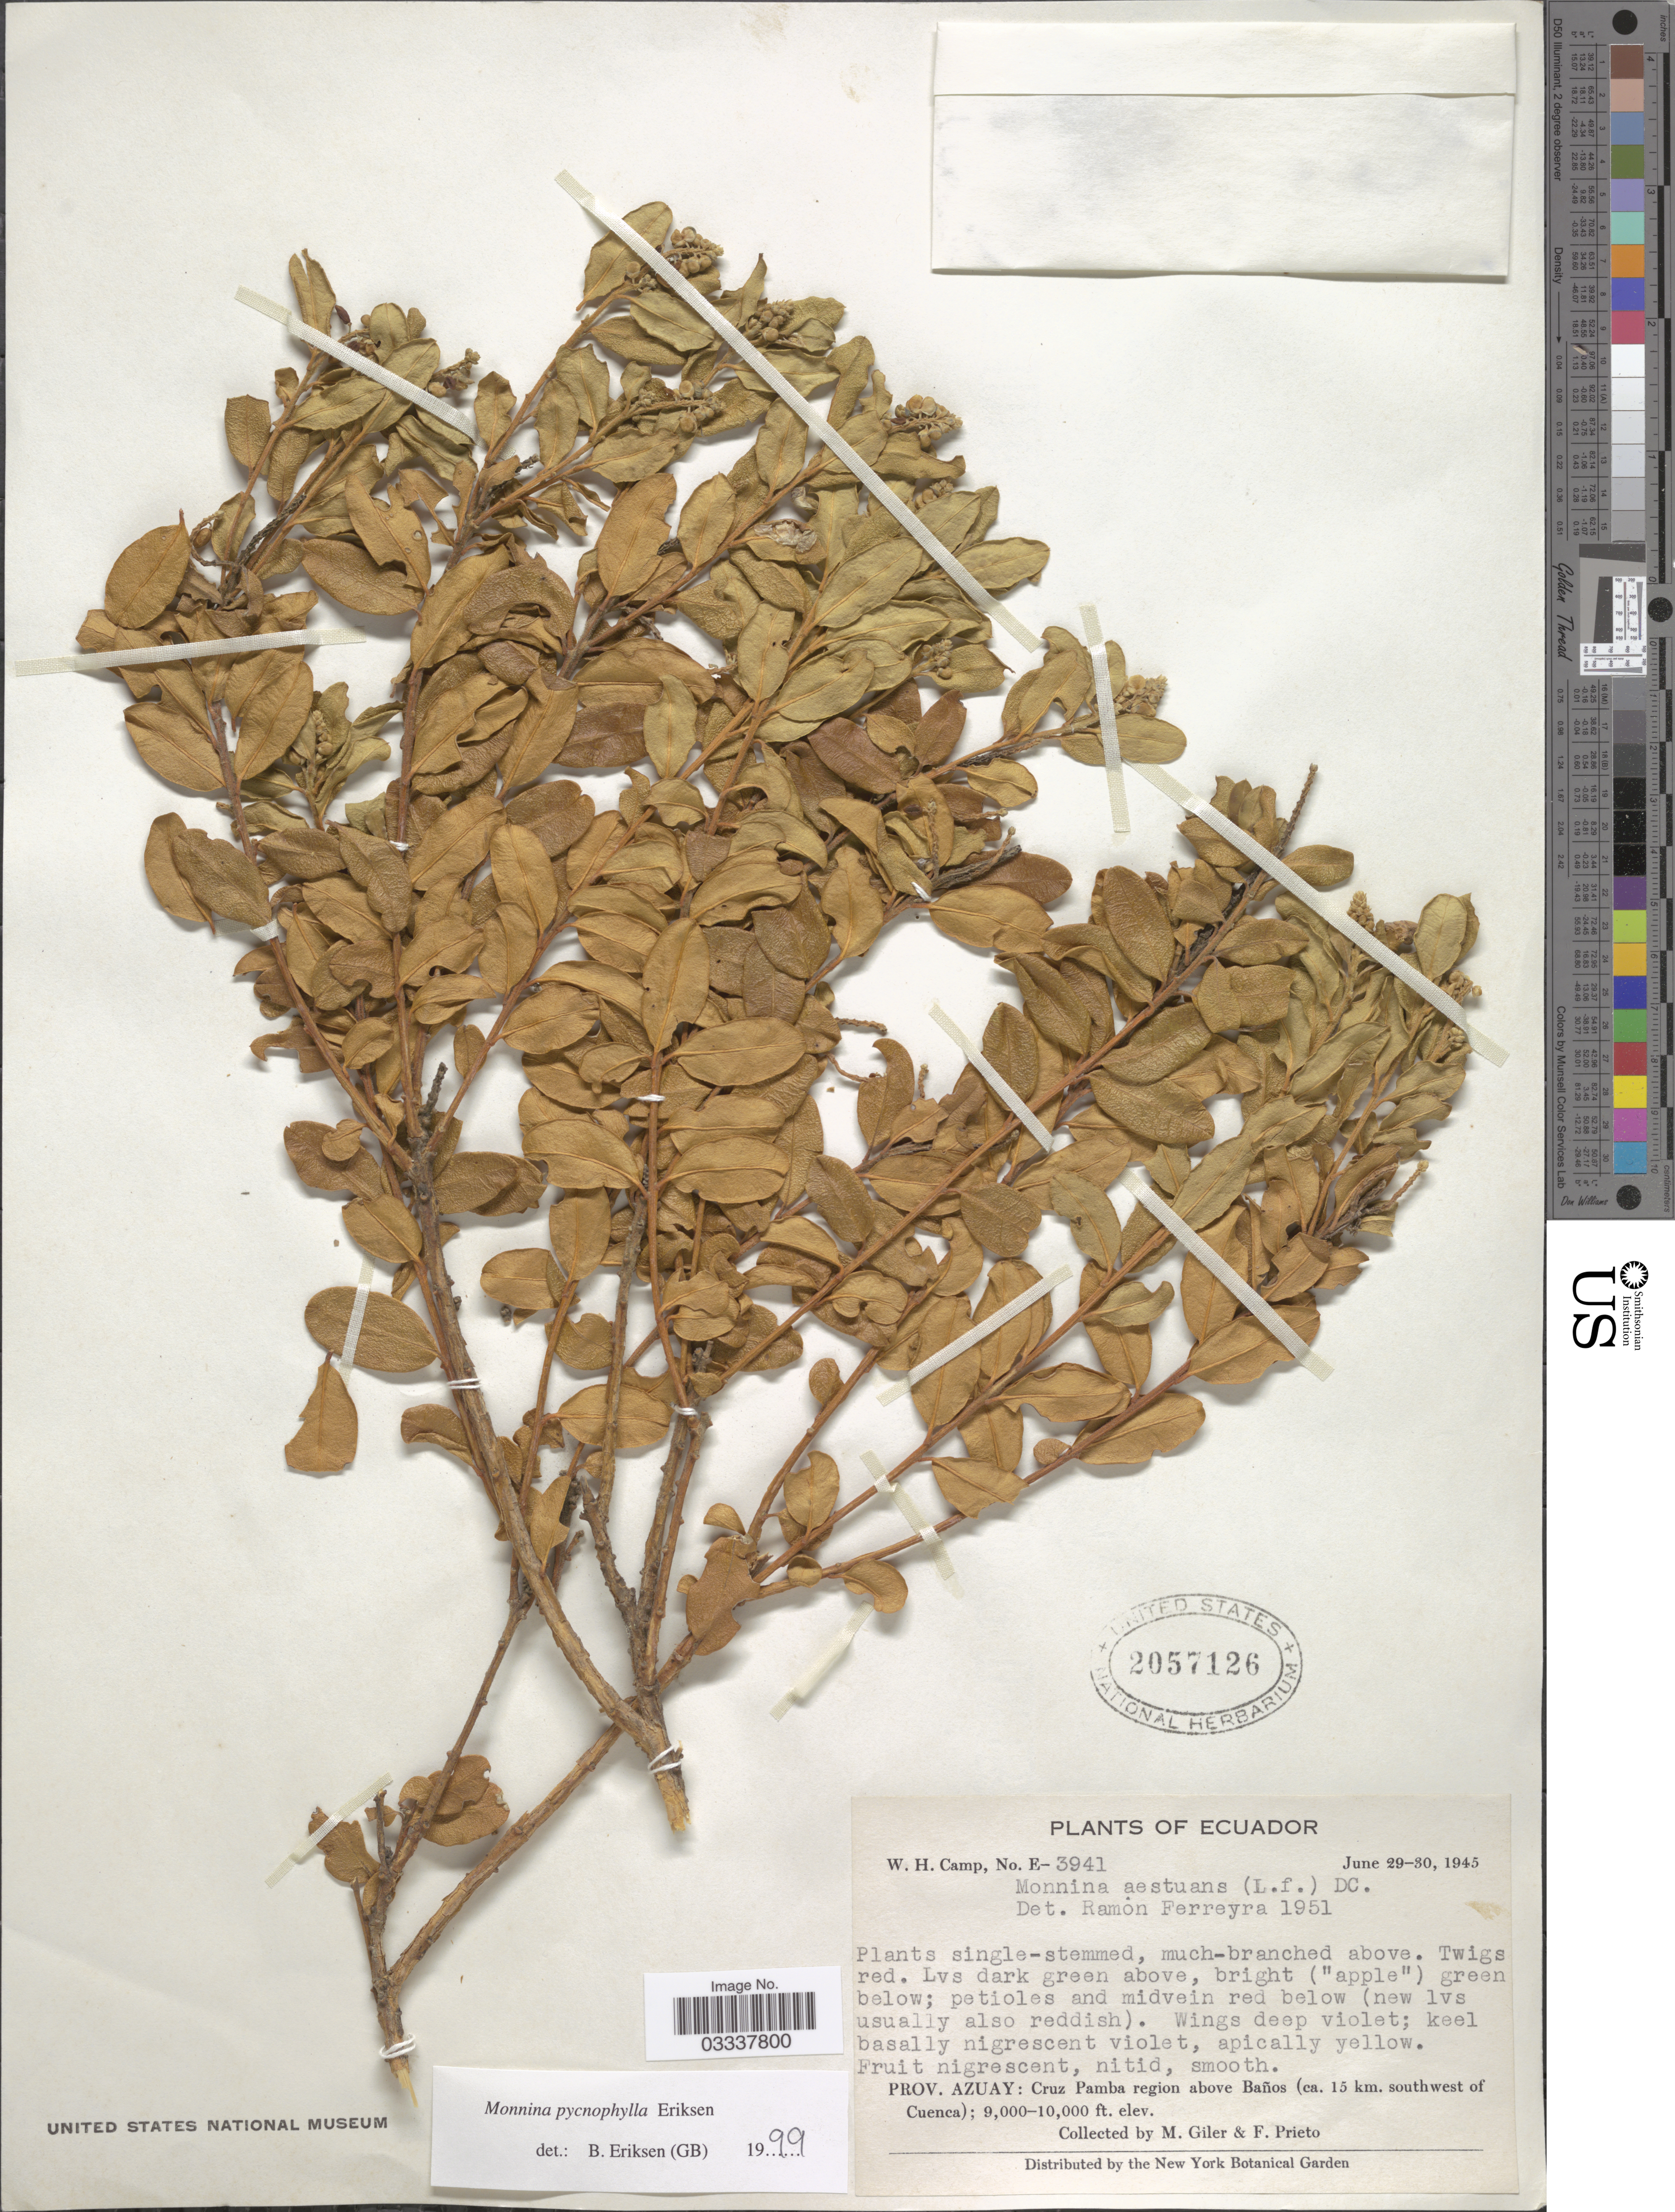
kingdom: Plantae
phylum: Tracheophyta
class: Magnoliopsida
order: Fabales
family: Polygalaceae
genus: Monnina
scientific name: Monnina pycnophylla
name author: B. Eriksen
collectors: M. Gíler & F. Prieto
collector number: E-3941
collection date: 1945-06-29/1945-06-30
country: Ecuador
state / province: Azuay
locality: Cruz Pamba region above Baños (ca. 15 km. southwest of Cuenca).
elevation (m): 2743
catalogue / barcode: US 2057126